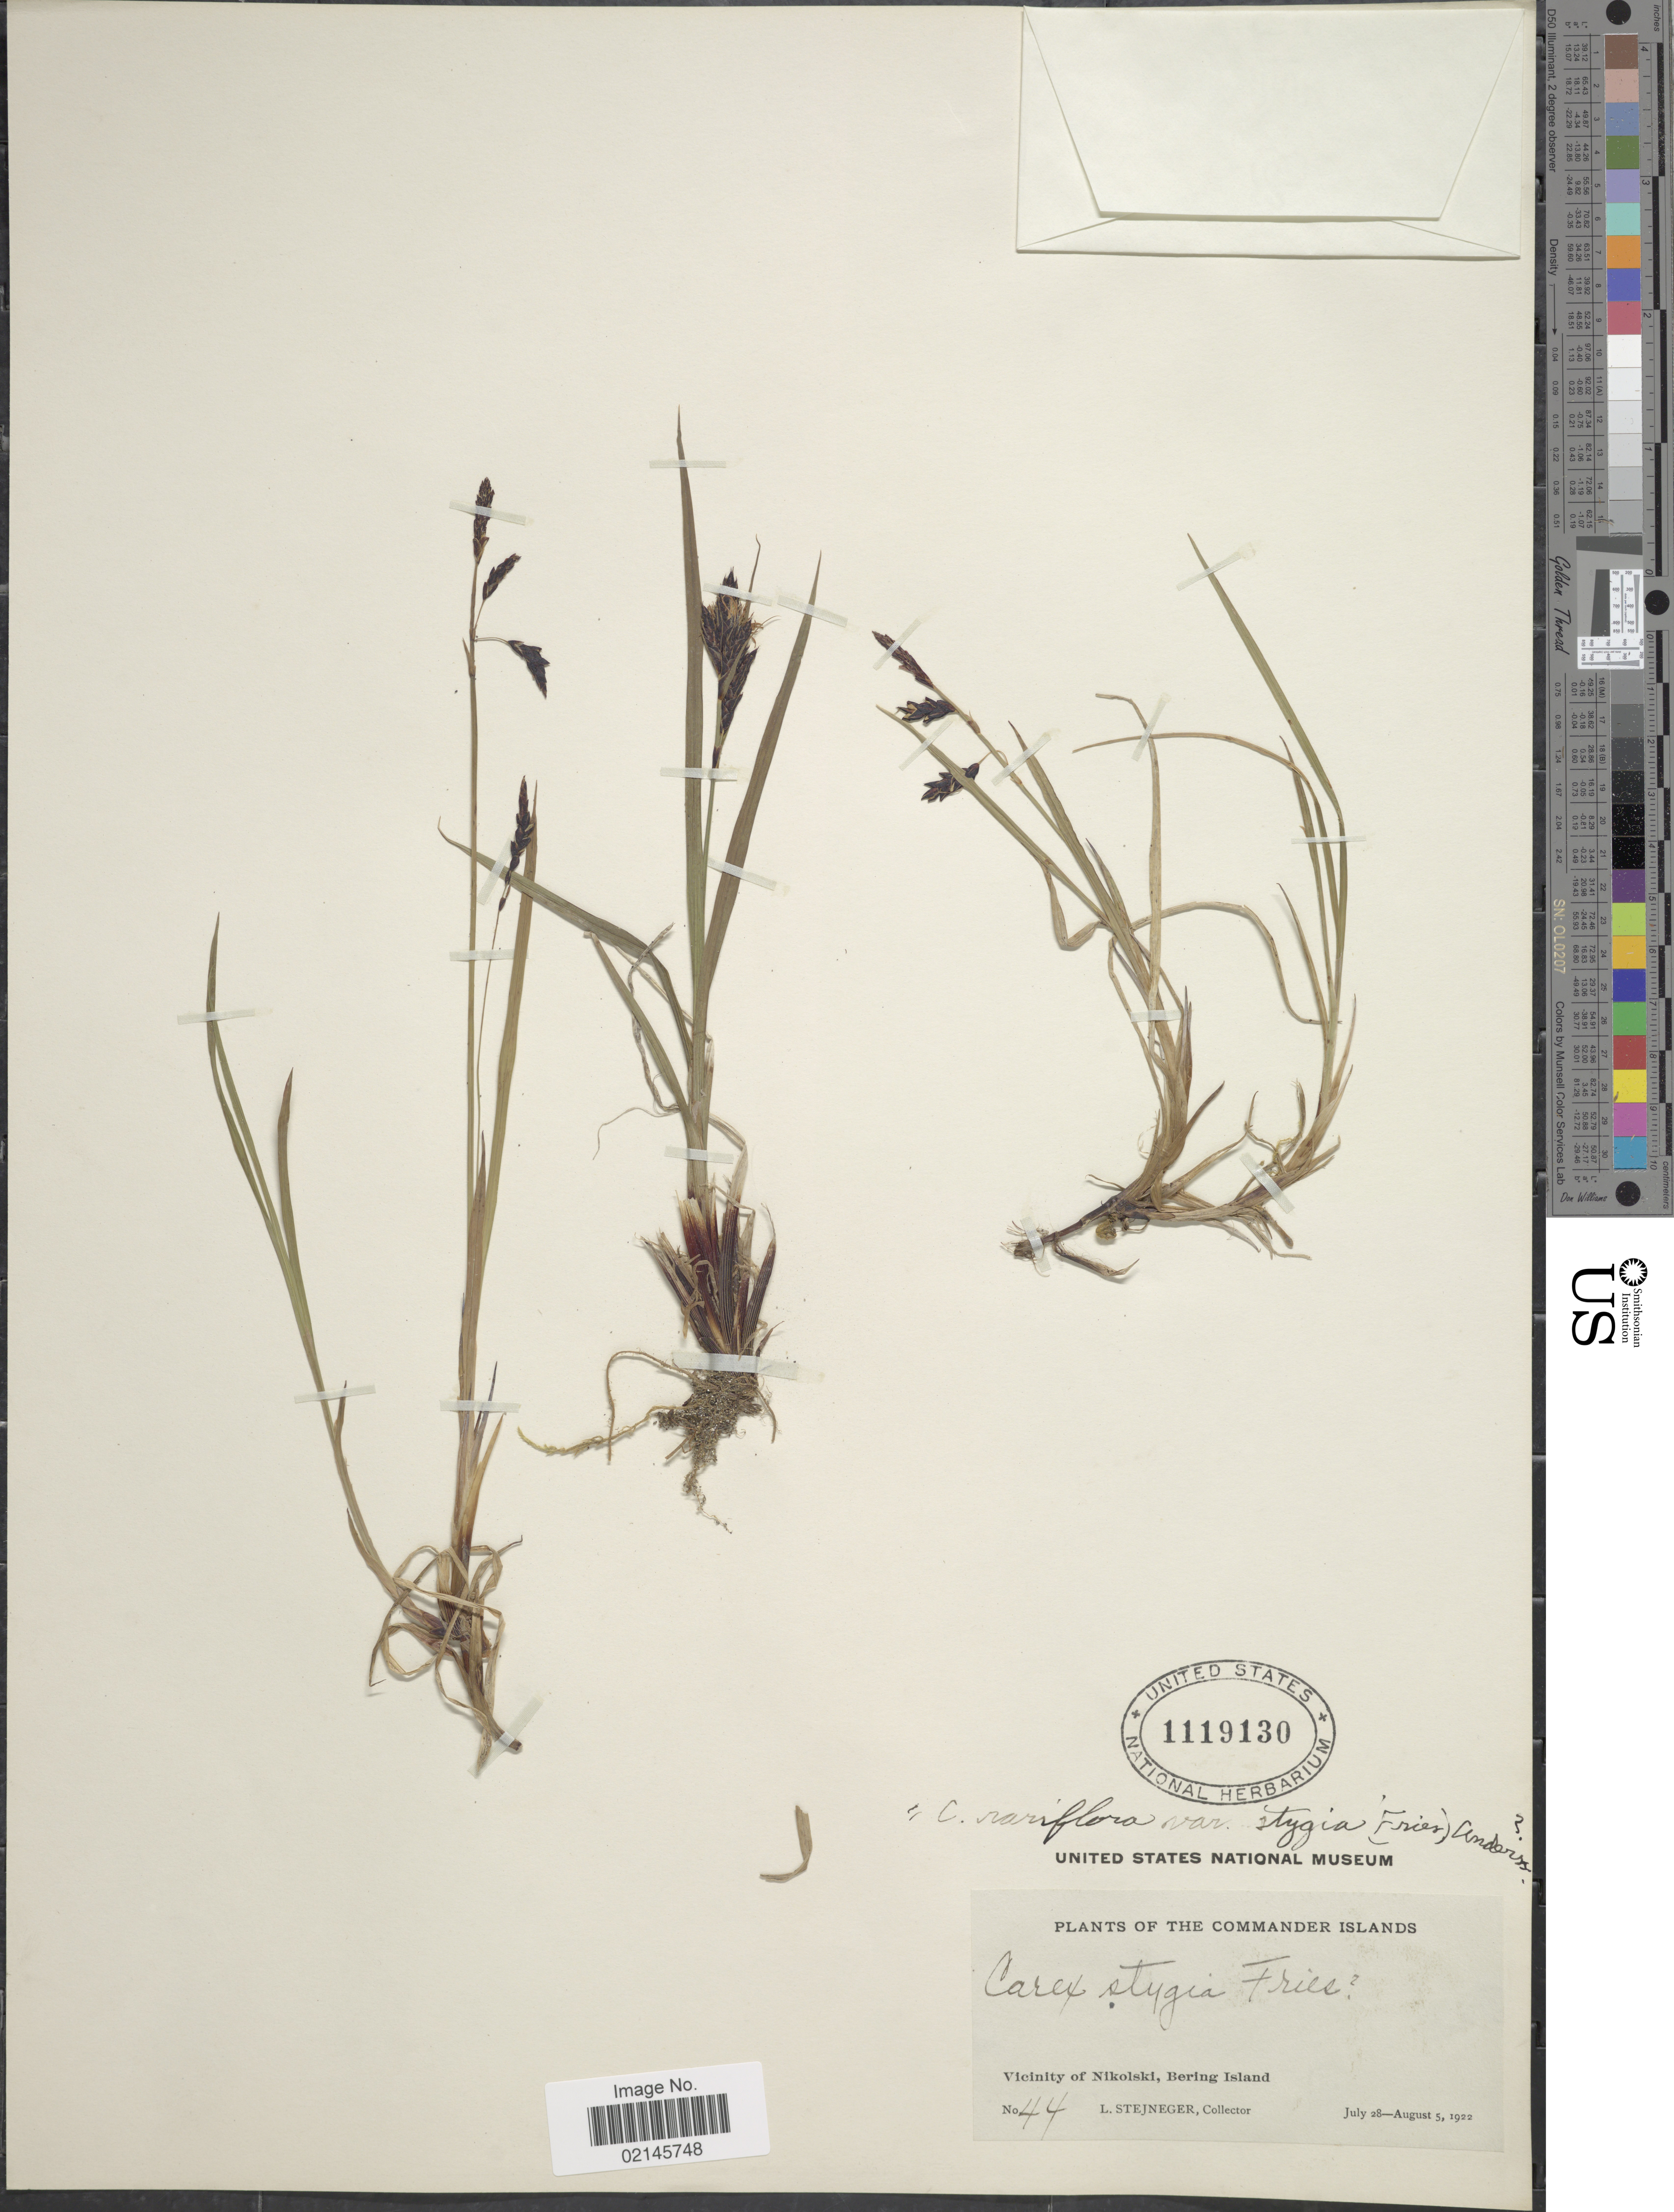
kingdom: Plantae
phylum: Tracheophyta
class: Liliopsida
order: Poales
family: Cyperaceae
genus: Carex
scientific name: Carex rariflora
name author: (Wahlenb.) Sm.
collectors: L. Stejneger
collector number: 44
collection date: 1922-07-28/1922-08-05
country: Russian Federation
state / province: Kamchatka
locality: Commander Islands, Vicinity of Nikolski, Bering Island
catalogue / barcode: US 1119130